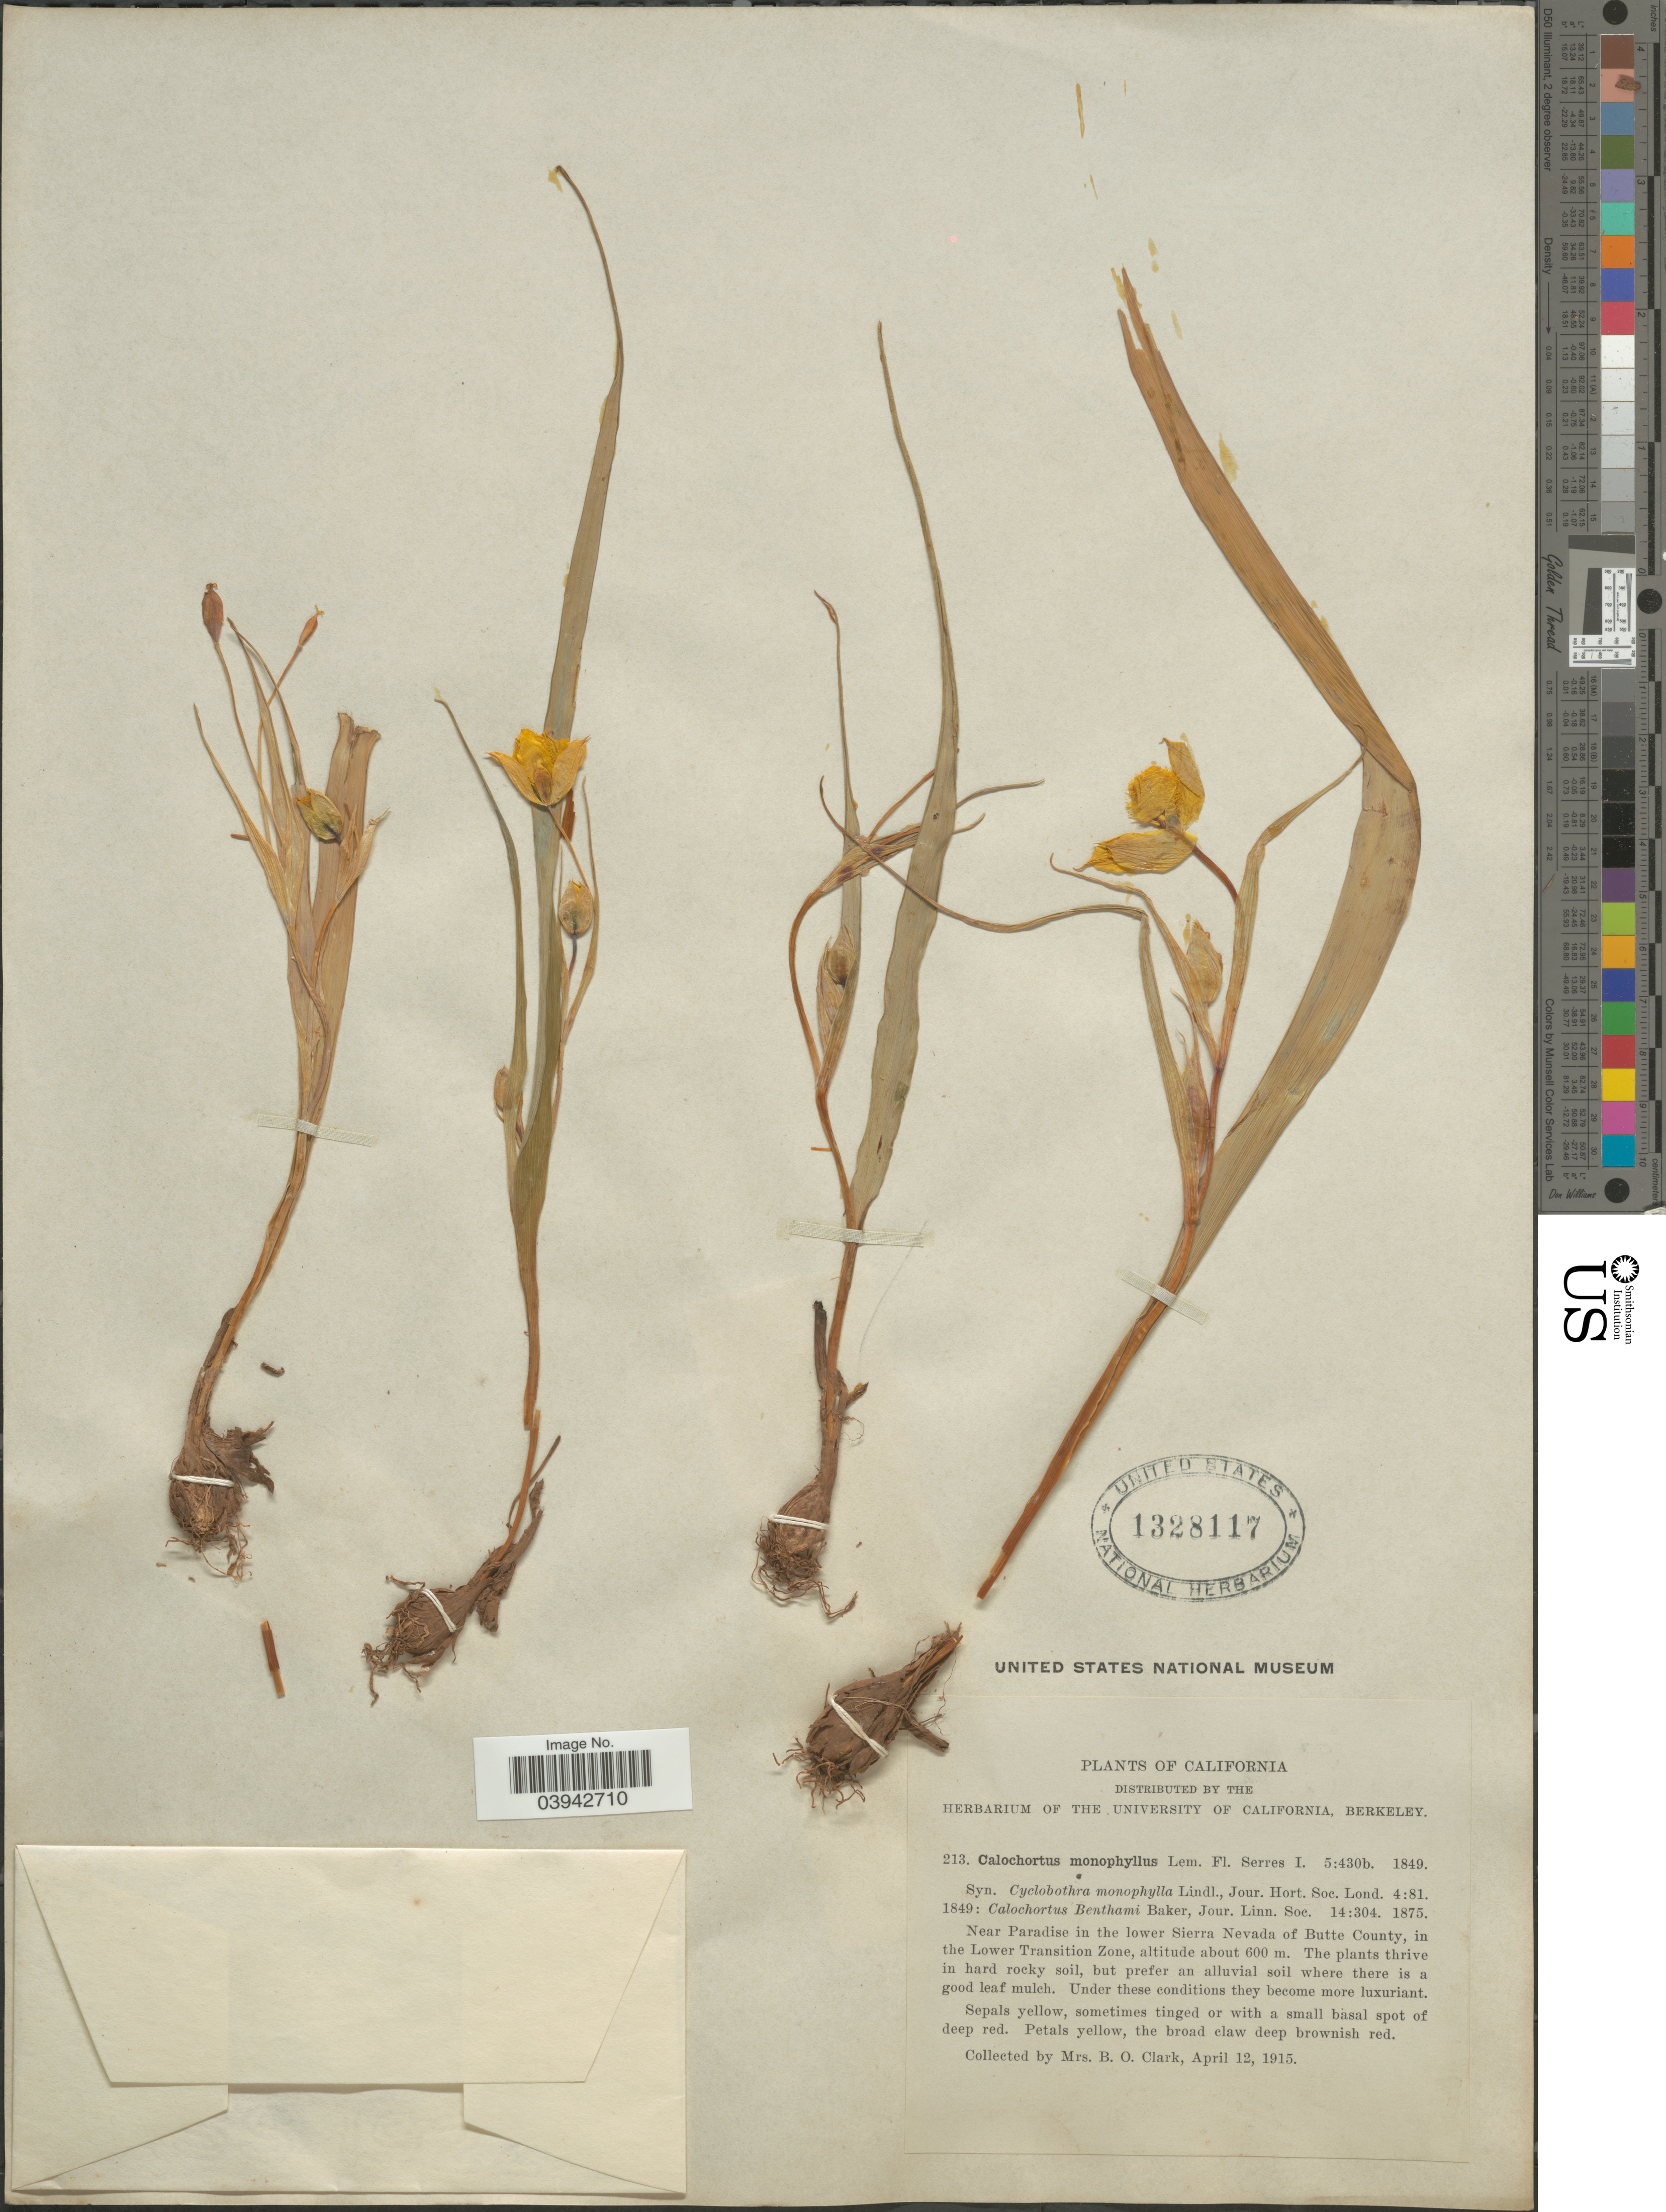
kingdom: Plantae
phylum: Tracheophyta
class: Liliopsida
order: Liliales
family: Liliaceae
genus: Calochortus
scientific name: Calochortus monophyllus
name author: (Lindl.) Lem.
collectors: B. Clark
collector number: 213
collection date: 1915-04-12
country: United States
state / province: California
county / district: Butte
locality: Near Paradise in the lower Sierra Nevada of Butte County, in the Lower Transition Zone.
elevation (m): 600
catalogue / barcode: US 1328117